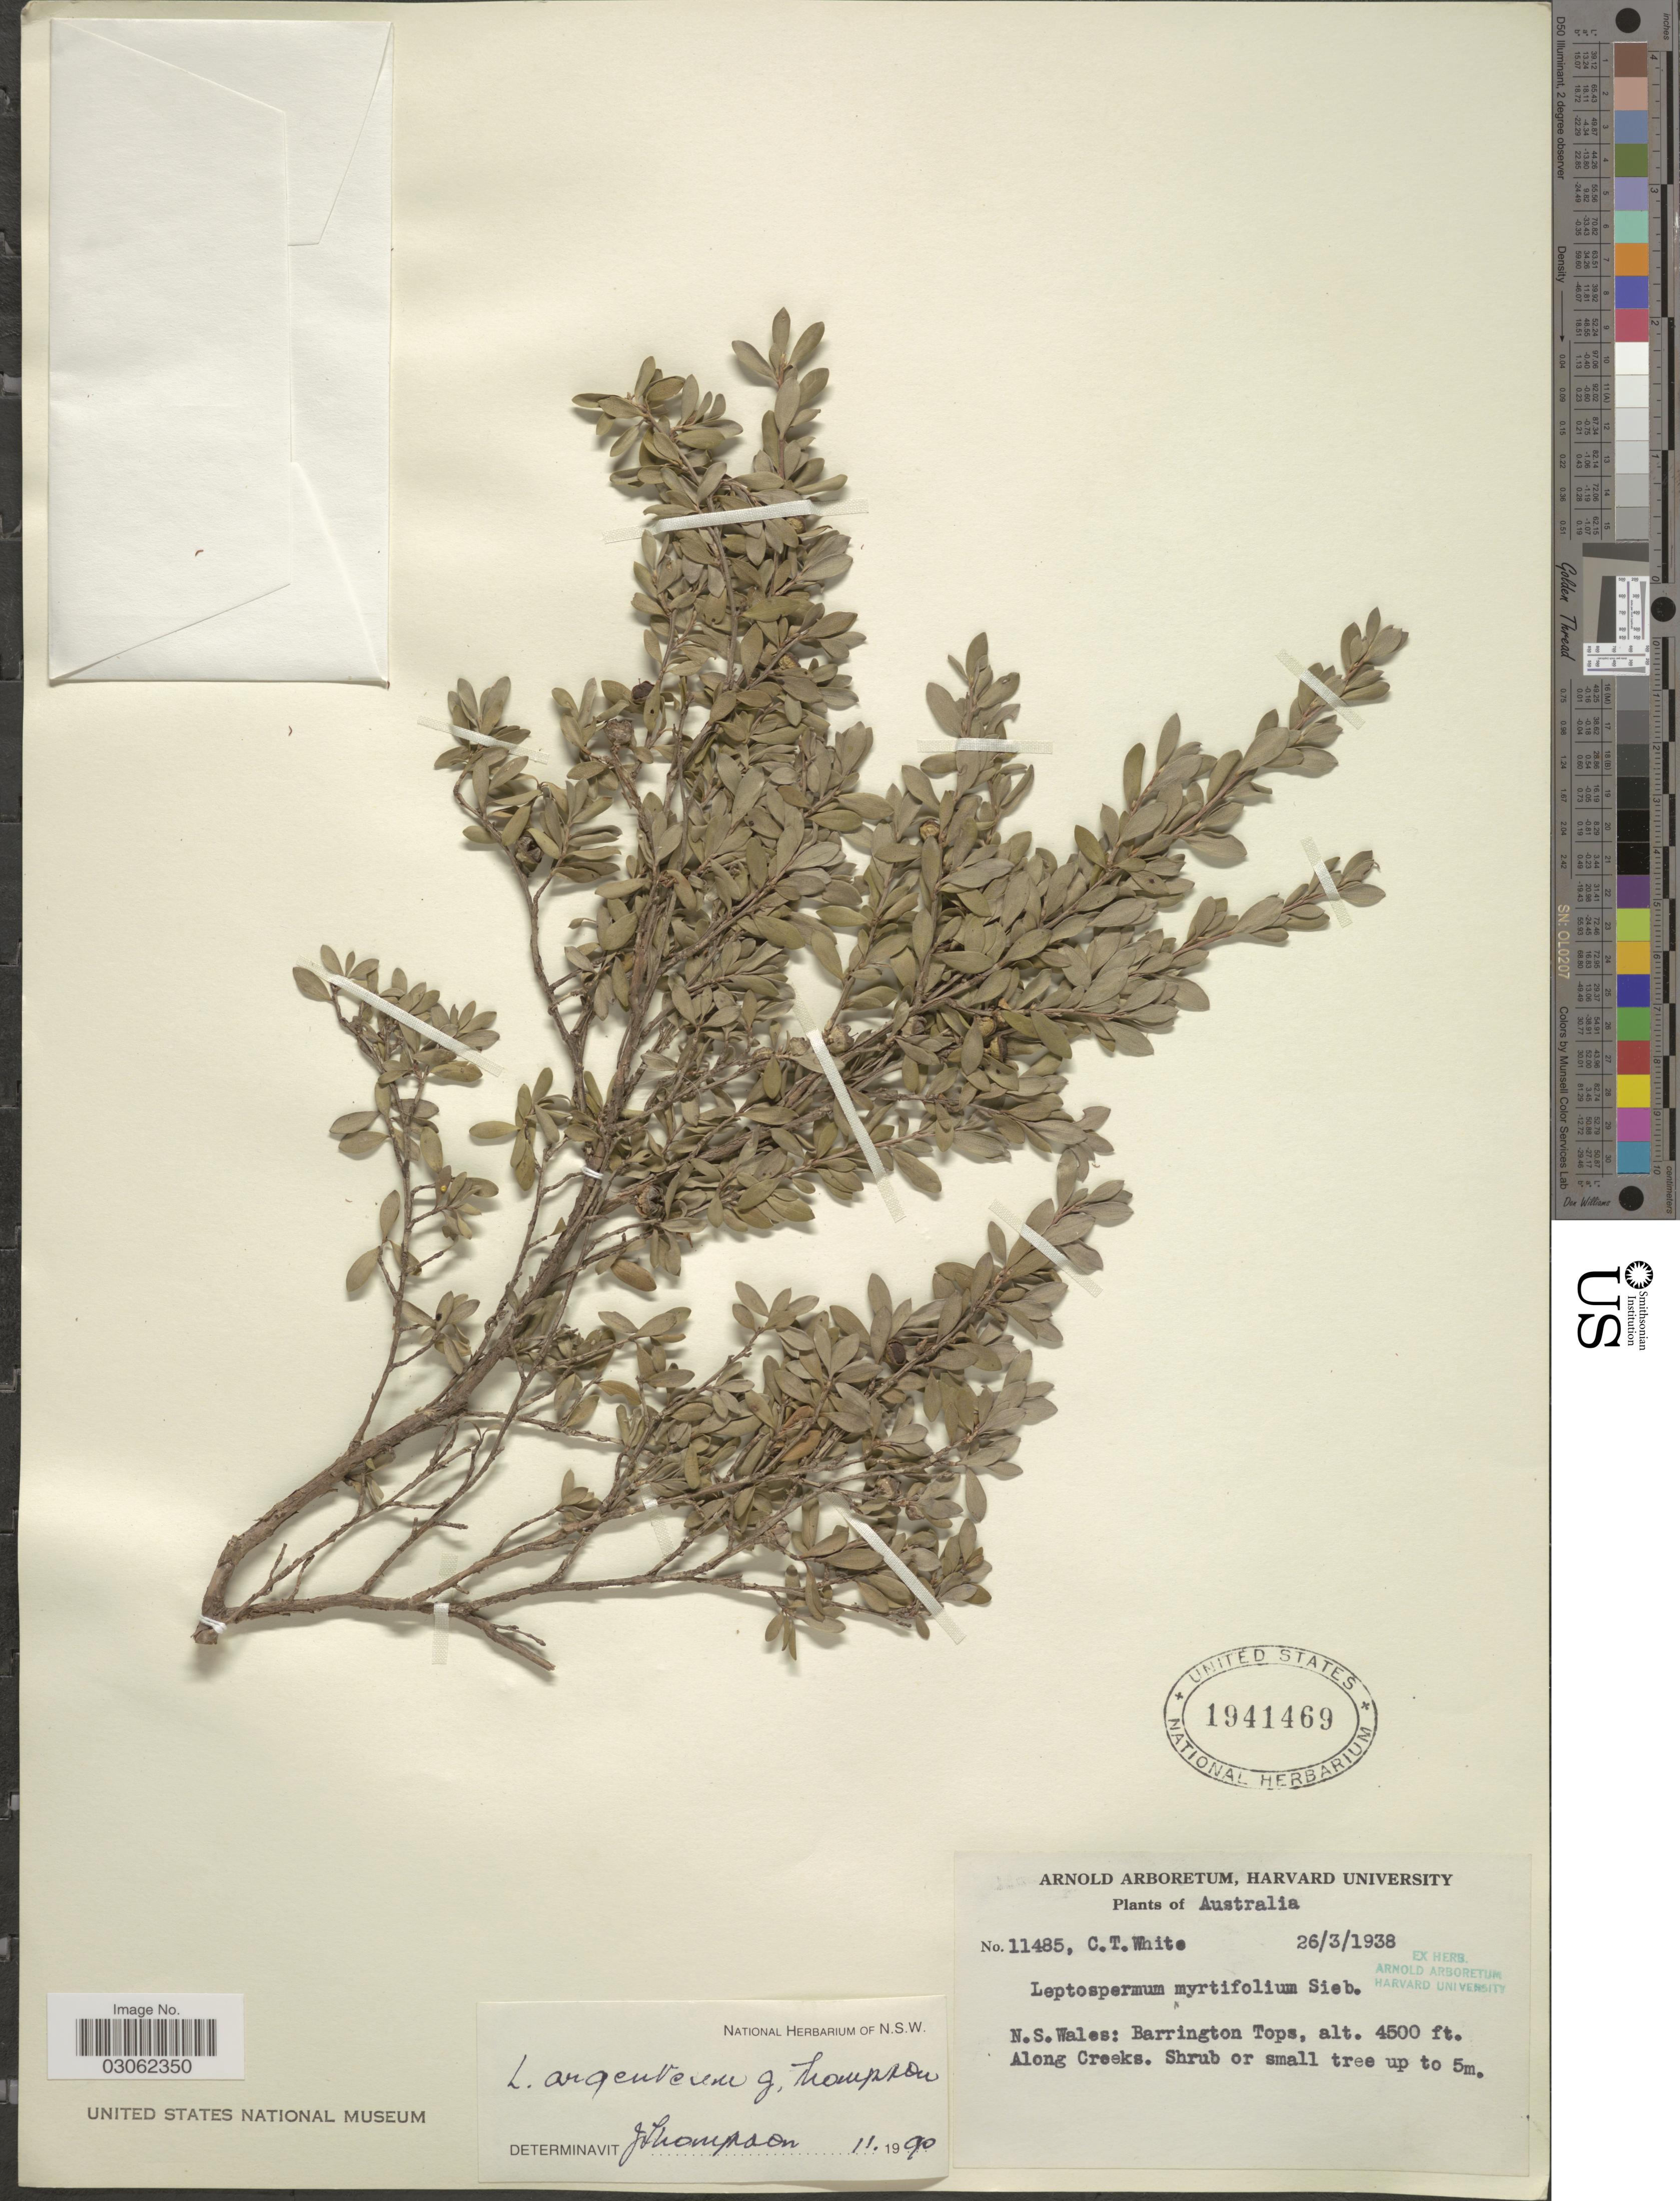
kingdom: Plantae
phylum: Tracheophyta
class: Magnoliopsida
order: Myrtales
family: Myrtaceae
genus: Leptospermum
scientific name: Leptospermum argenteum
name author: Joy Thomps.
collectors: C. T. White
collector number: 11485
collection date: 1938-03-26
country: Australia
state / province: New South Wales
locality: N.S. Wales: Barrington Tops. Along Creeks.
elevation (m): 1372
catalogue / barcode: US 1941469